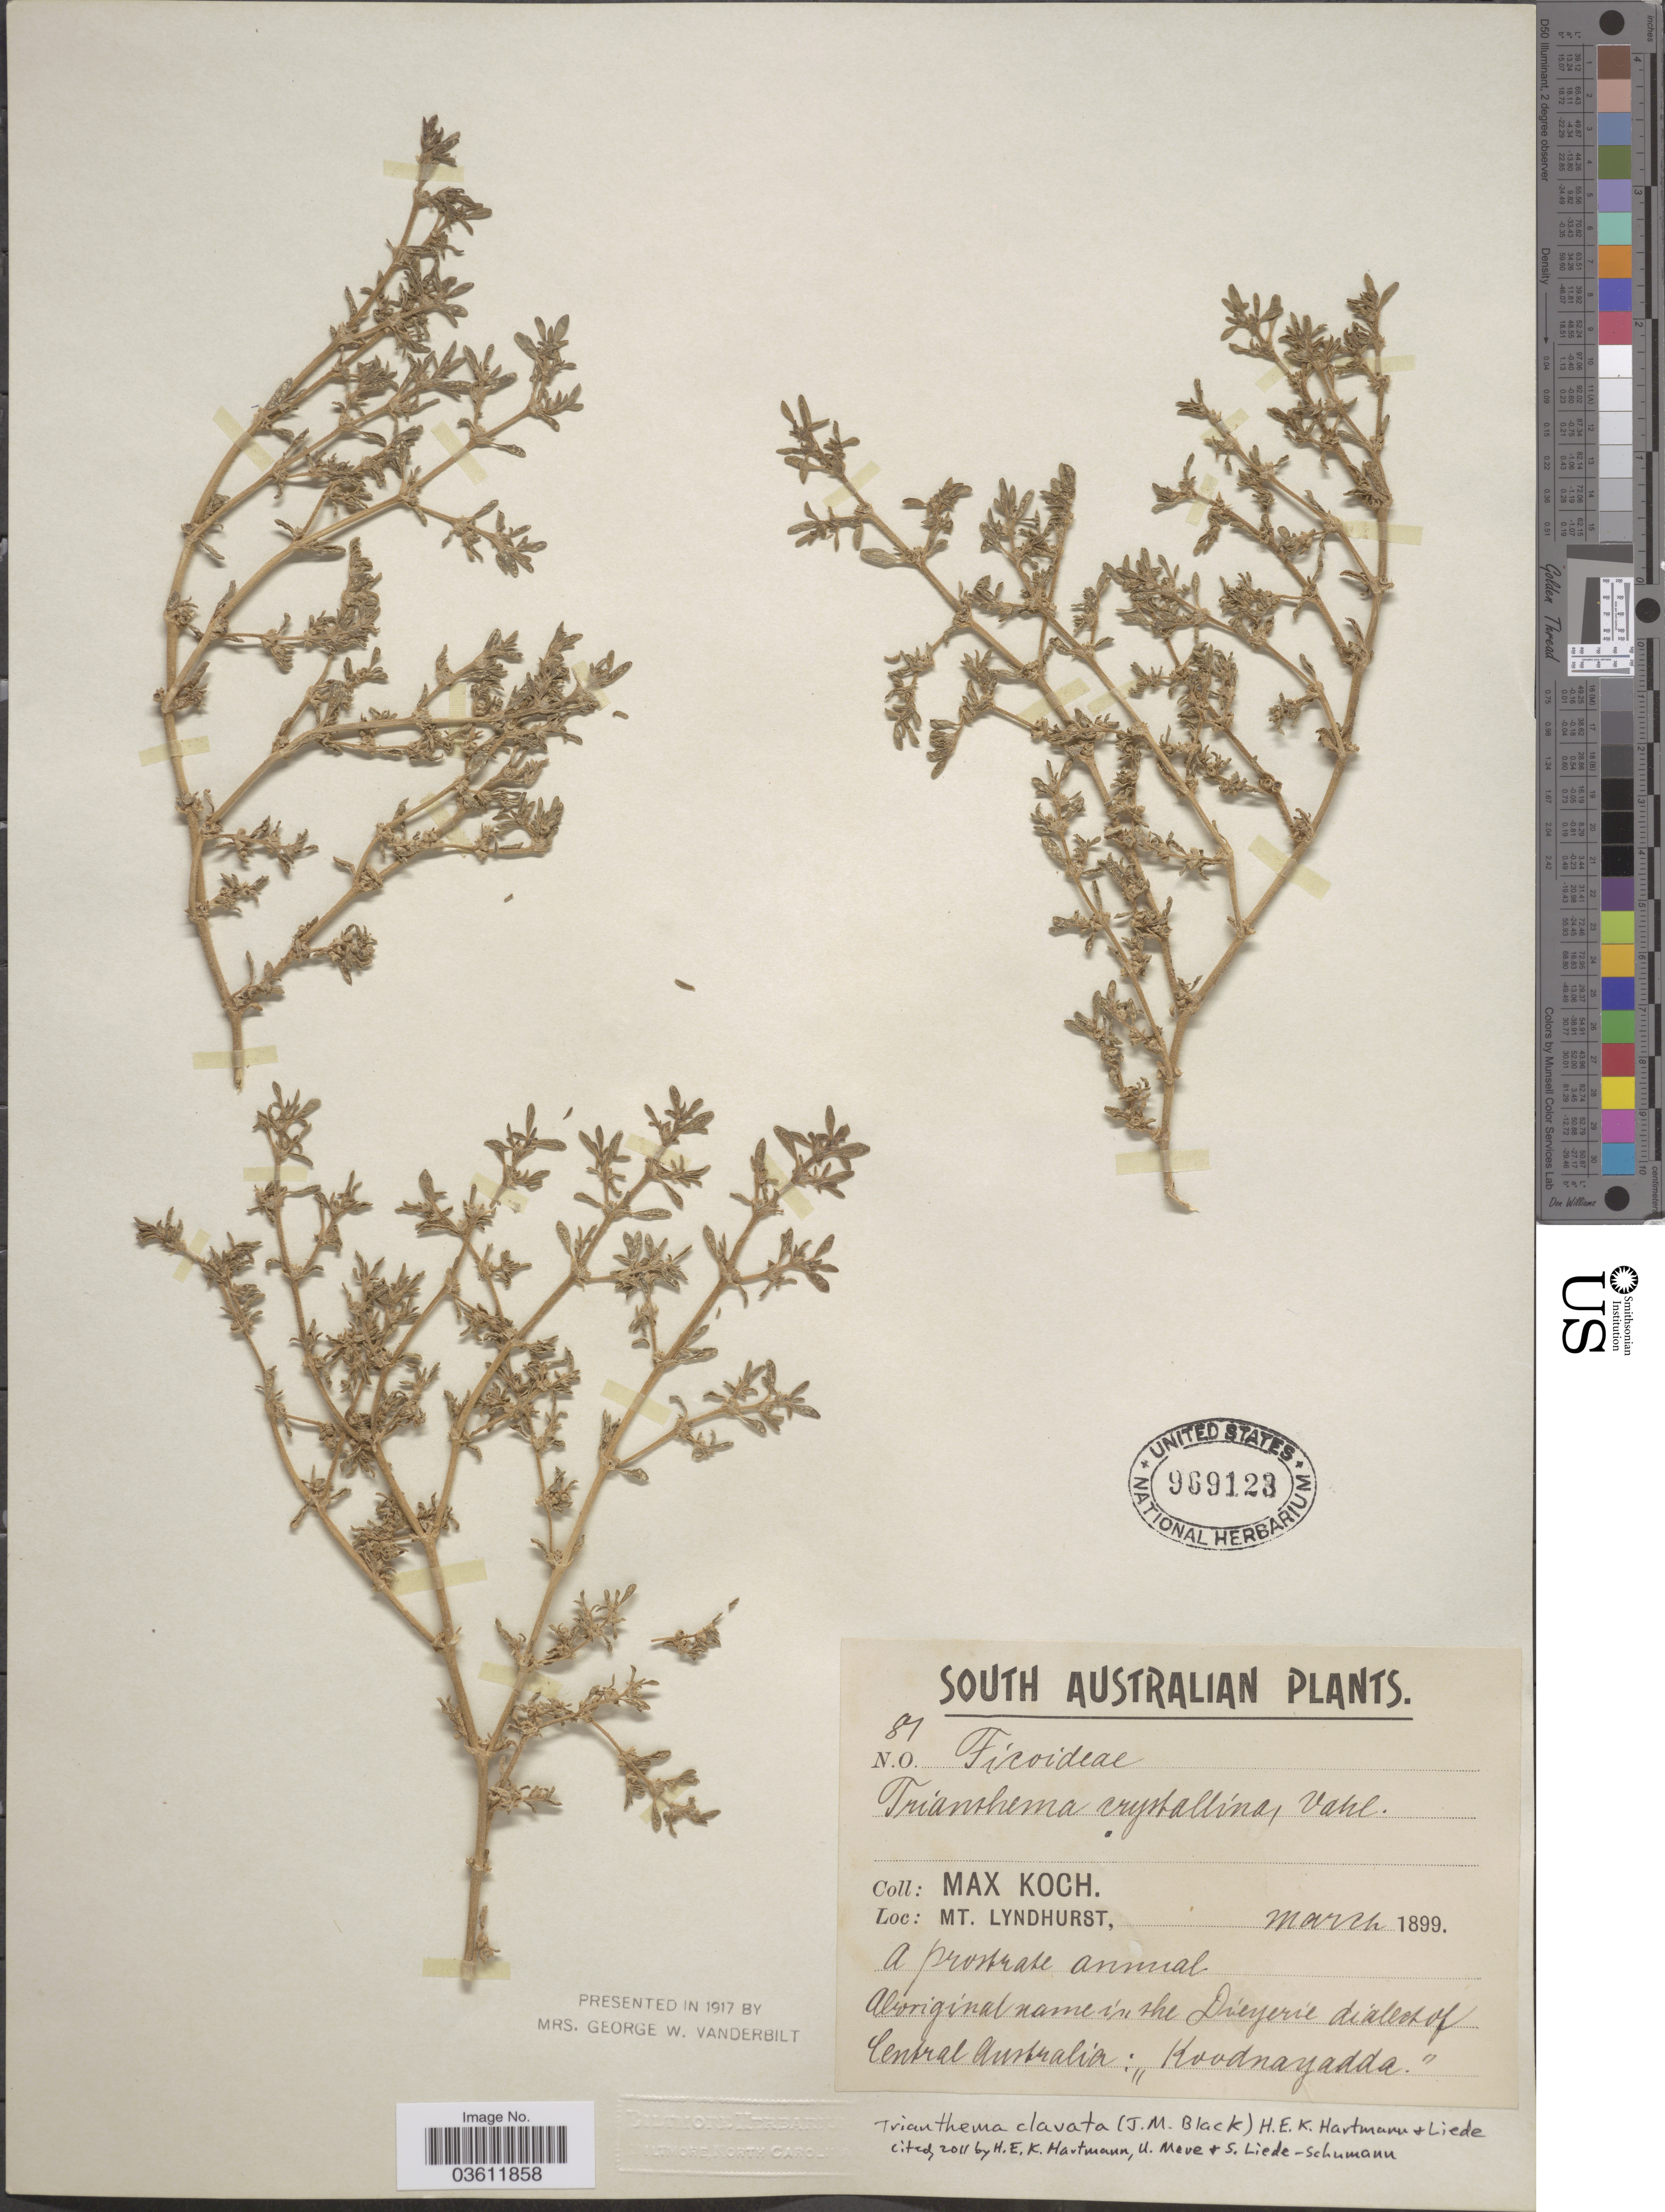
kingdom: Plantae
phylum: Tracheophyta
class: Magnoliopsida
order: Caryophyllales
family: Aizoaceae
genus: Trianthema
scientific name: Trianthema clavatum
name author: (J.M. Black) H.E.K. Hartmann & Liede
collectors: M. Koch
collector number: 81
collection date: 1899-03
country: Australia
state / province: South Australia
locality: Mt. Lyndhurst.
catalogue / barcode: US 969123